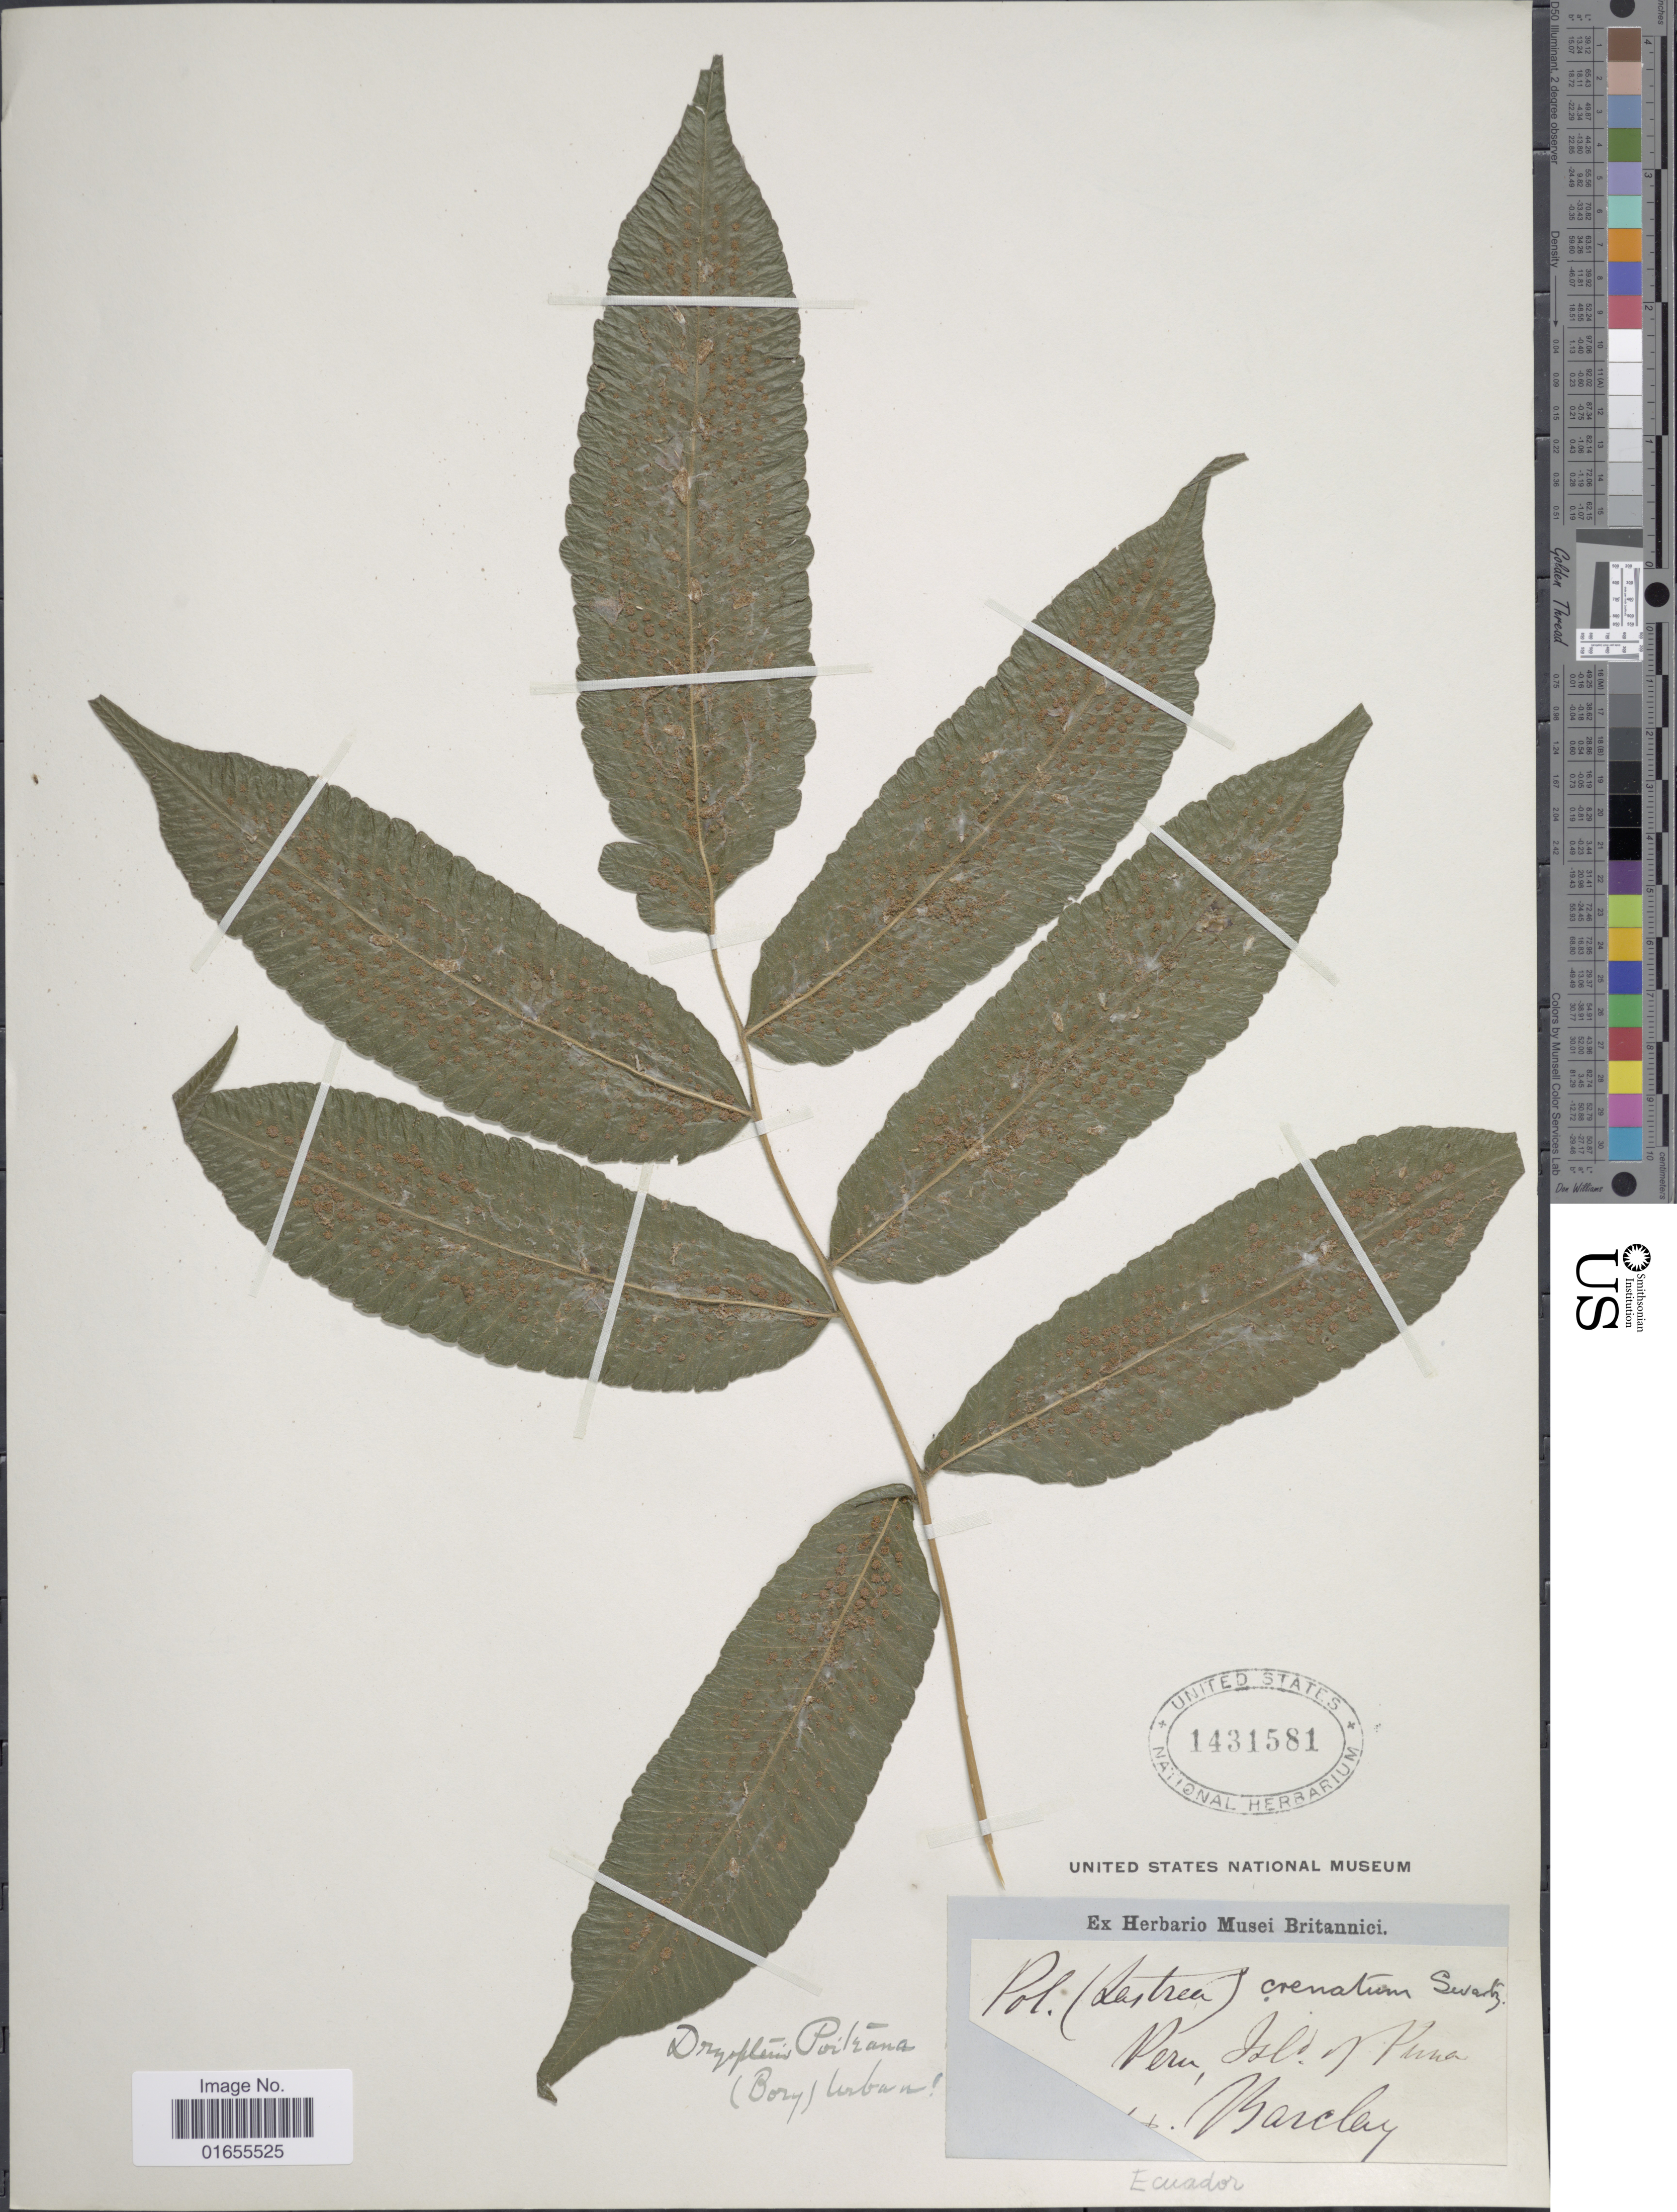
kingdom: Plantae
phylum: Tracheophyta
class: Polypodiopsida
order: Polypodiales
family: Thelypteridaceae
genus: Goniopteris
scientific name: Goniopteris poiteana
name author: (Bory) Ching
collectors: -- Barclay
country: Ecuador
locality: Isl. of Puna, Peru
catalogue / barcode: US 1431581